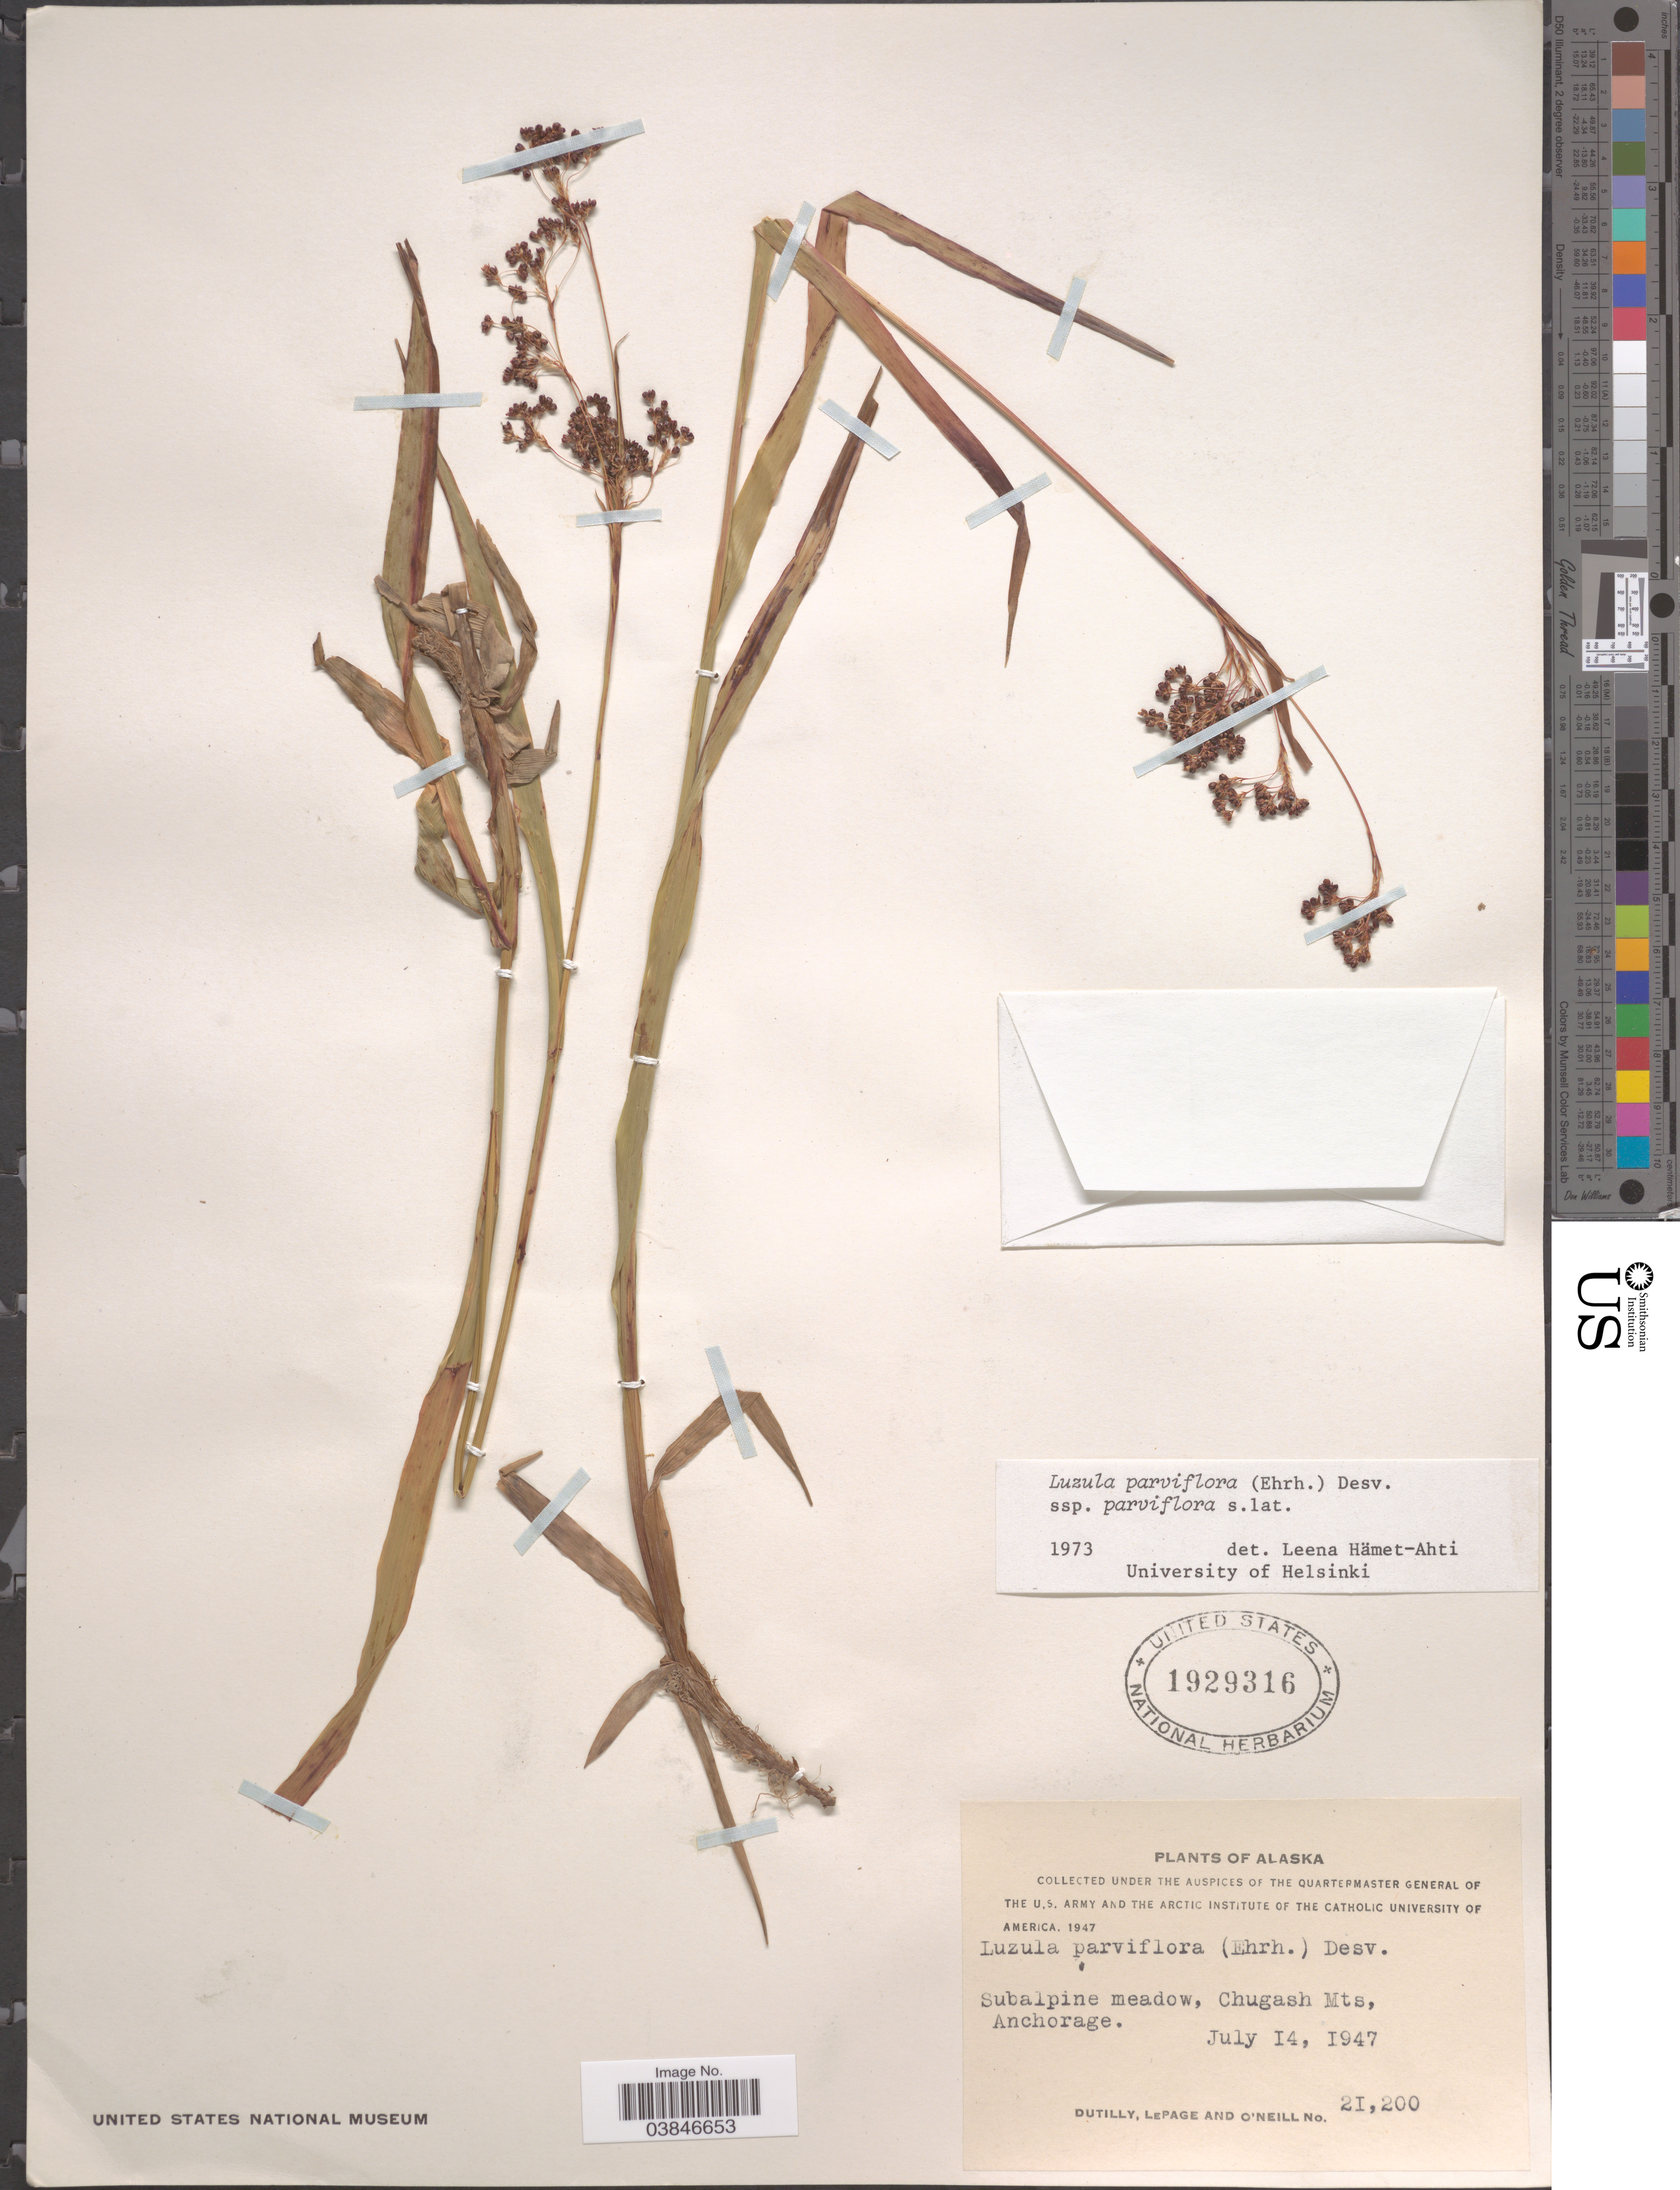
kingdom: Plantae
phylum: Tracheophyta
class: Liliopsida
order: Poales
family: Juncaceae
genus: Luzula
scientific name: Luzula parviflora subsp. parviflora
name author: (Ehrh.) Desv.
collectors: -. Dutilly, -. LePage & -. O'Neill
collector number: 21200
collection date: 1949-07-14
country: United States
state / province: Alaska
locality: Chugash Mts, Anchorage.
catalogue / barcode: US 1929316